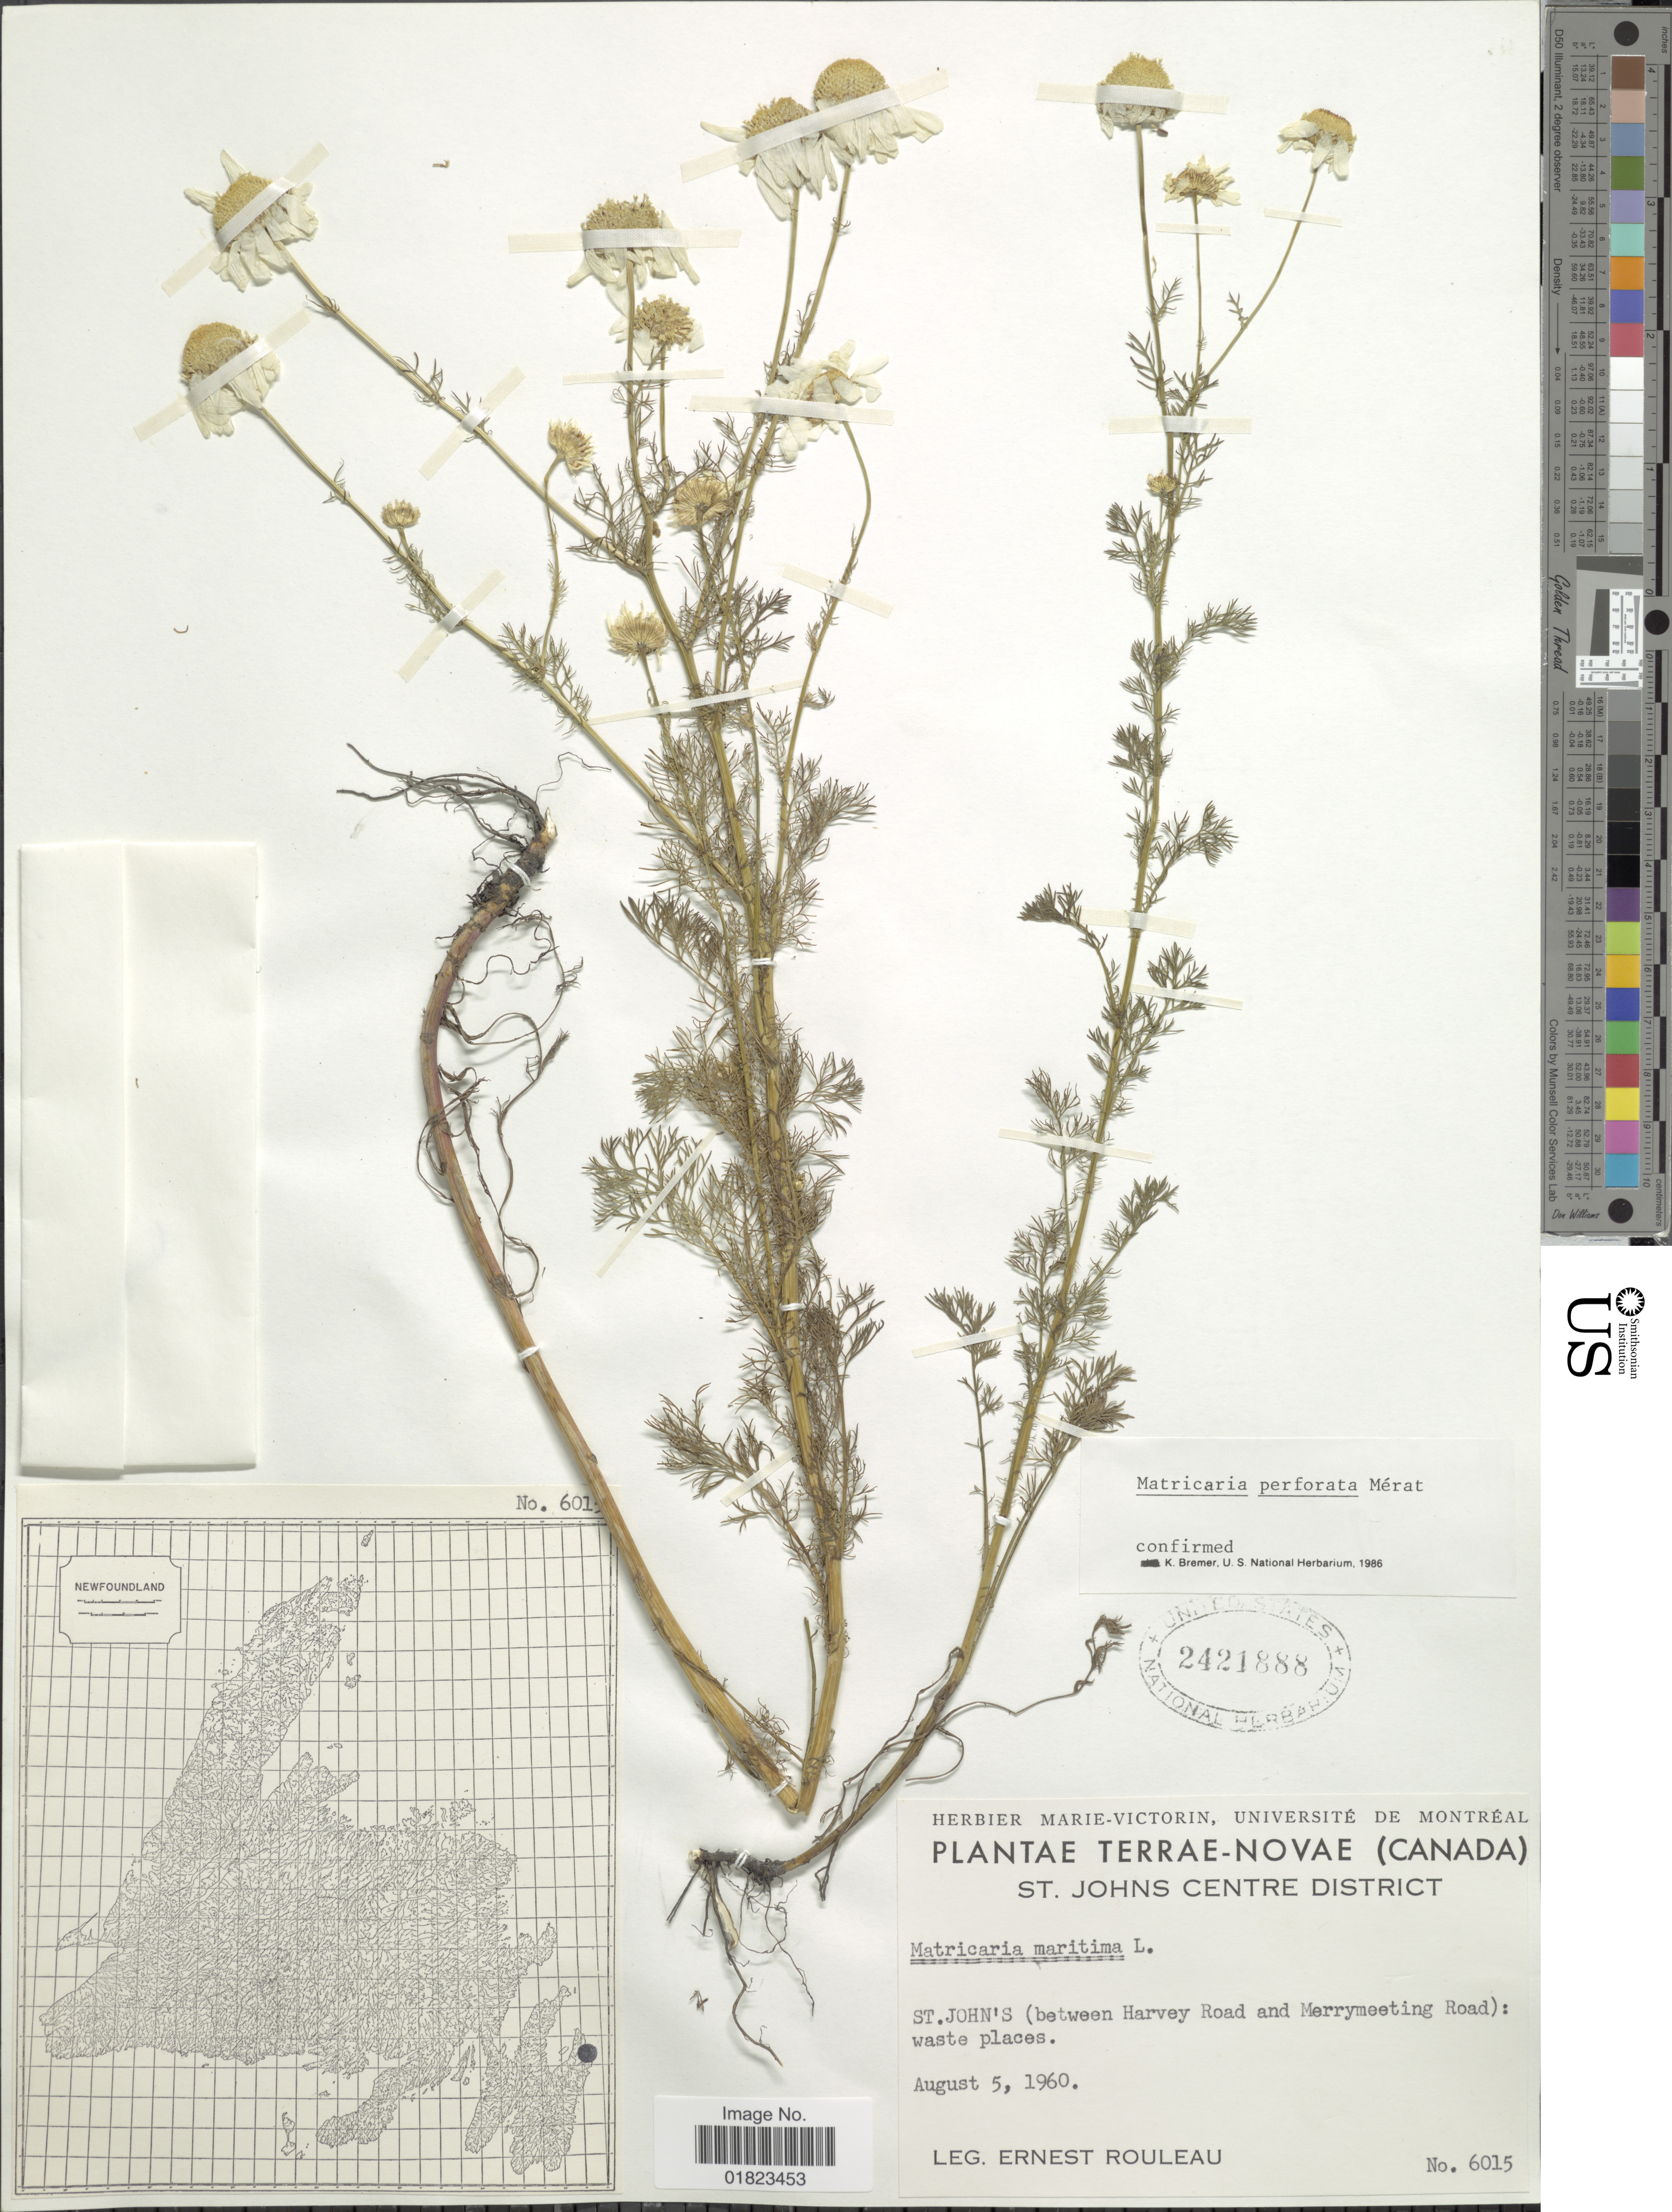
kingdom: Plantae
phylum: Tracheophyta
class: Magnoliopsida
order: Asterales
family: Asteraceae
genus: Tripleurospermum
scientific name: Tripleurospermum perforatum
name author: (Mérat) Laínz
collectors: E. Rouleau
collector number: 6015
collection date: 1960-08-05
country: Canada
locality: Terrae-Novae (Canada), St. Johns Centre District. St. John's (between Harvey Road and Merrymeeting Road): waste places.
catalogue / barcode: US 2421888